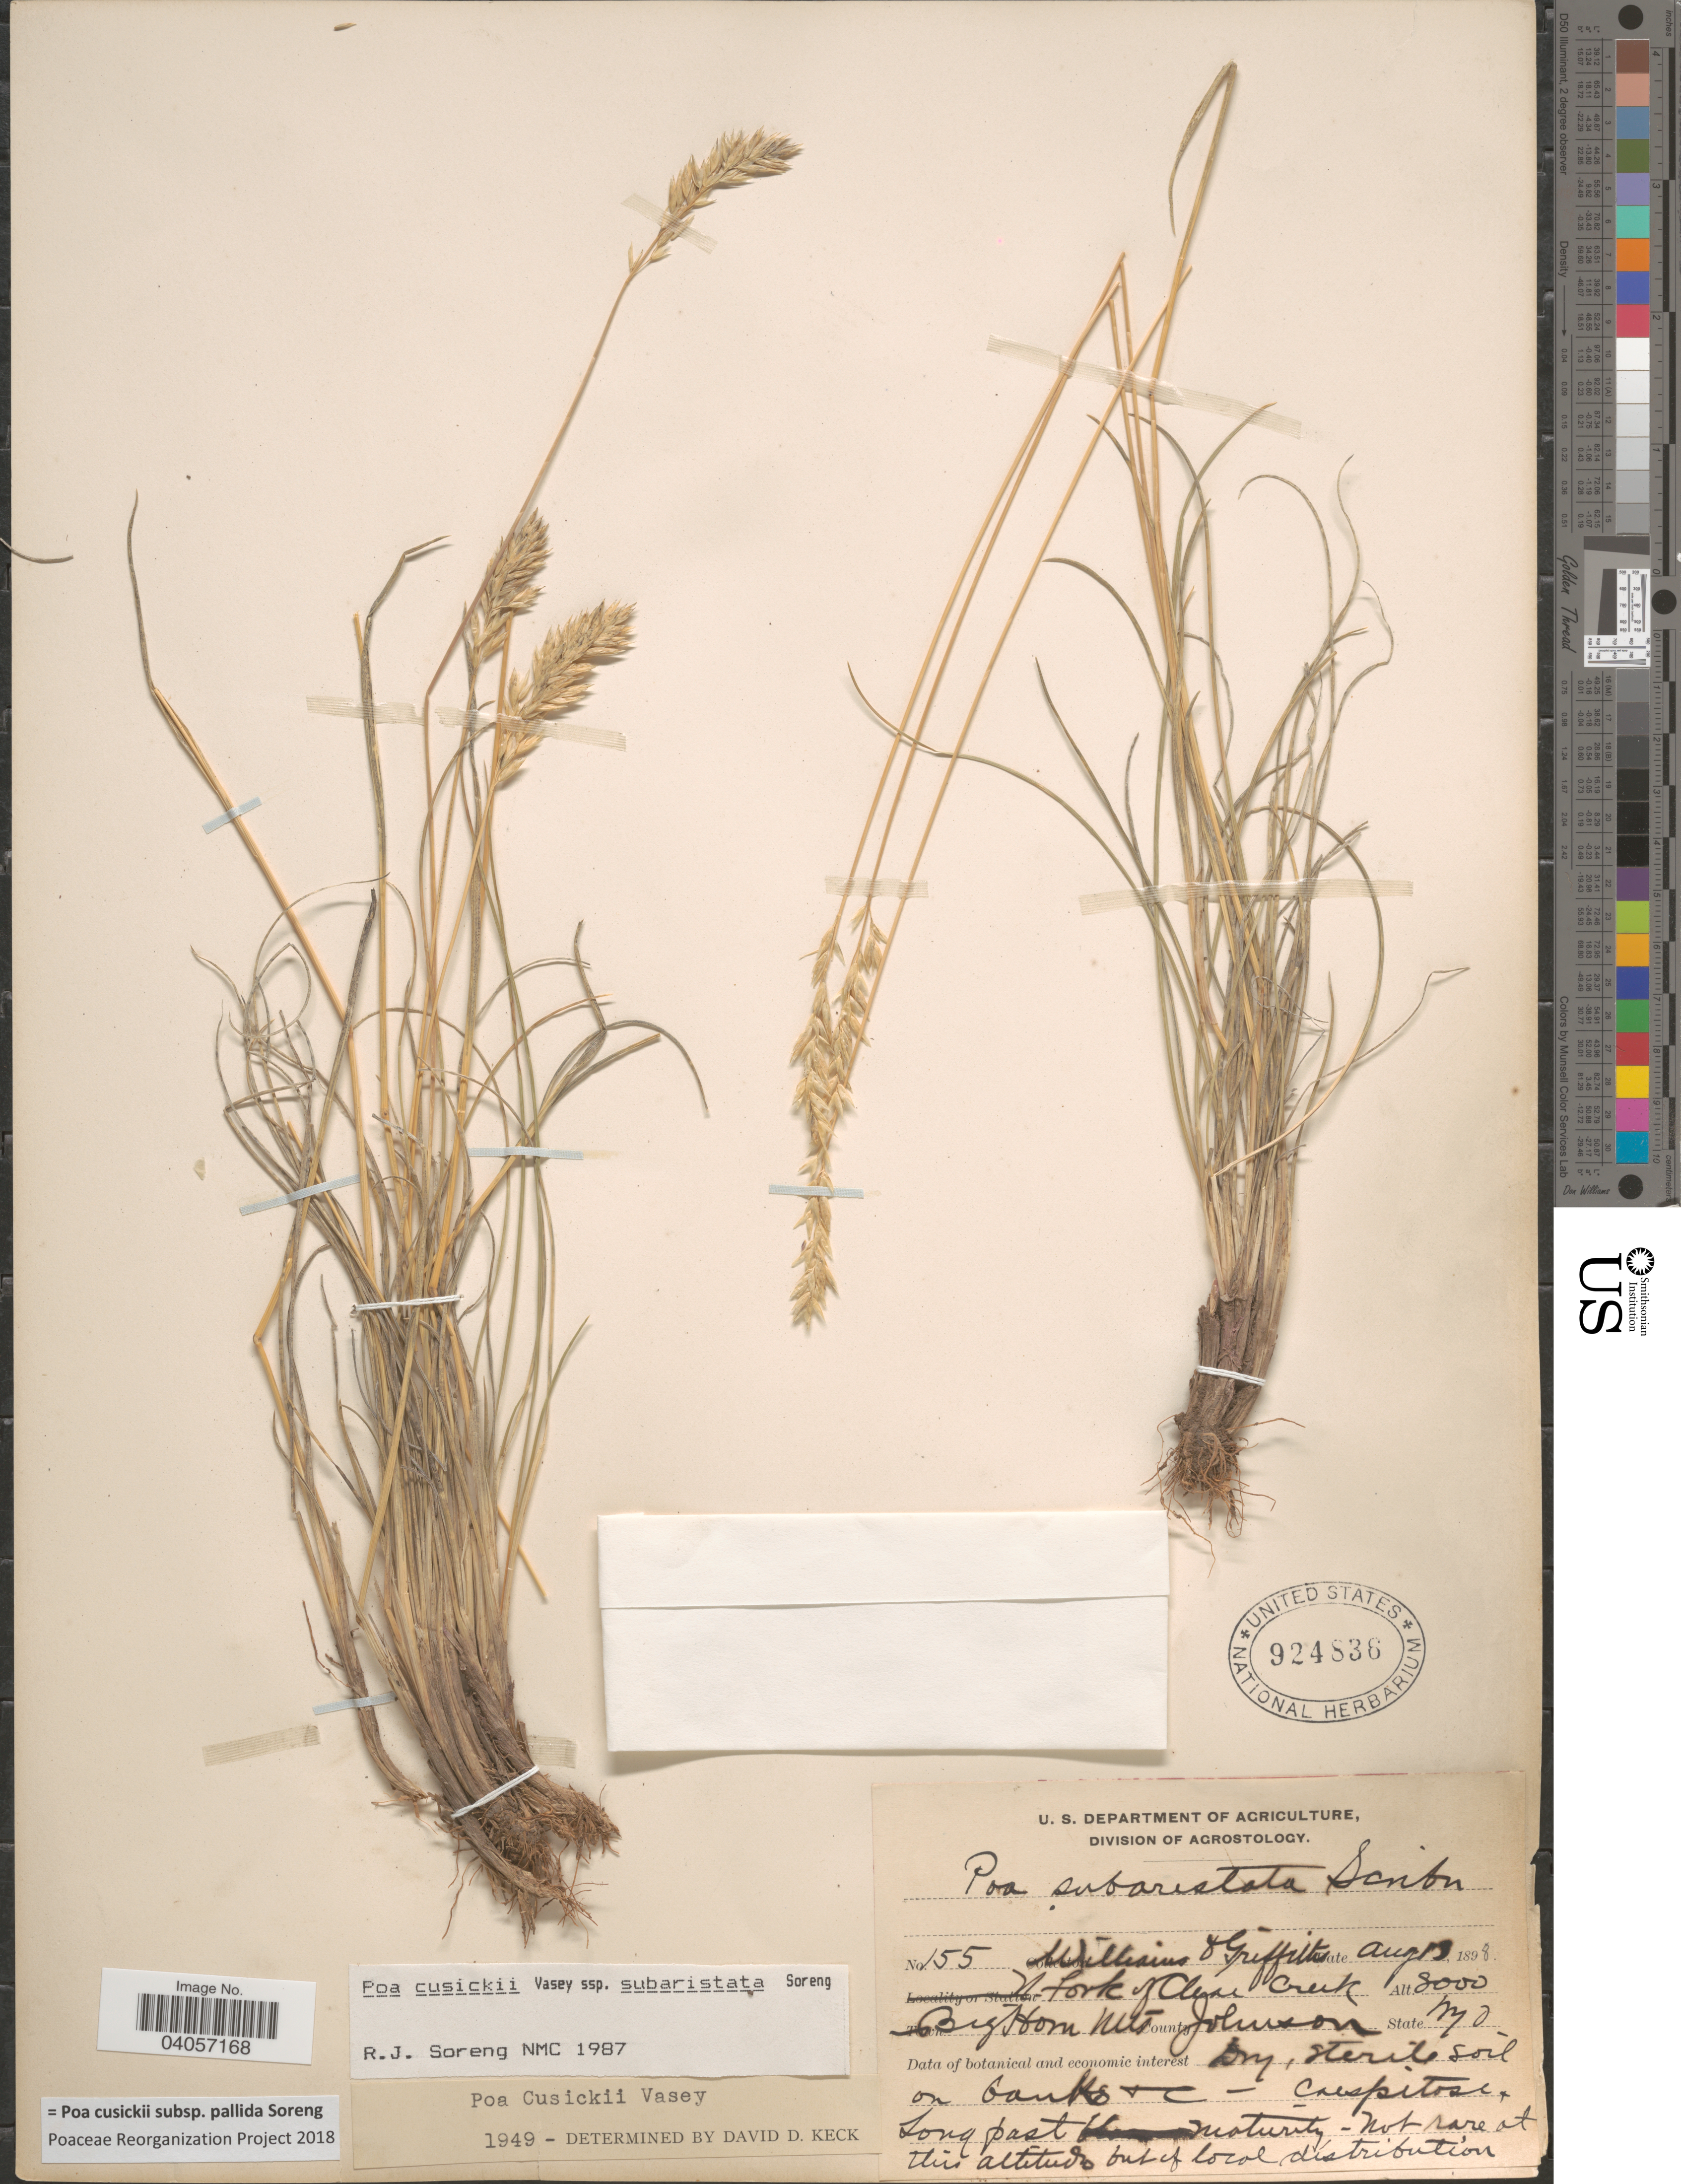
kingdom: Plantae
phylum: Tracheophyta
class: Liliopsida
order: Poales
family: Poaceae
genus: Poa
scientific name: Poa cusickii subsp. pallida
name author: Soreng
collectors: -- Williams & -- Griffiths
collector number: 155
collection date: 1898-08-13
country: United States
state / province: Wyoming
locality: N Fork of Clear Creek. Big Horn Mts. County Johnson.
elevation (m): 2438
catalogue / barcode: US 924836